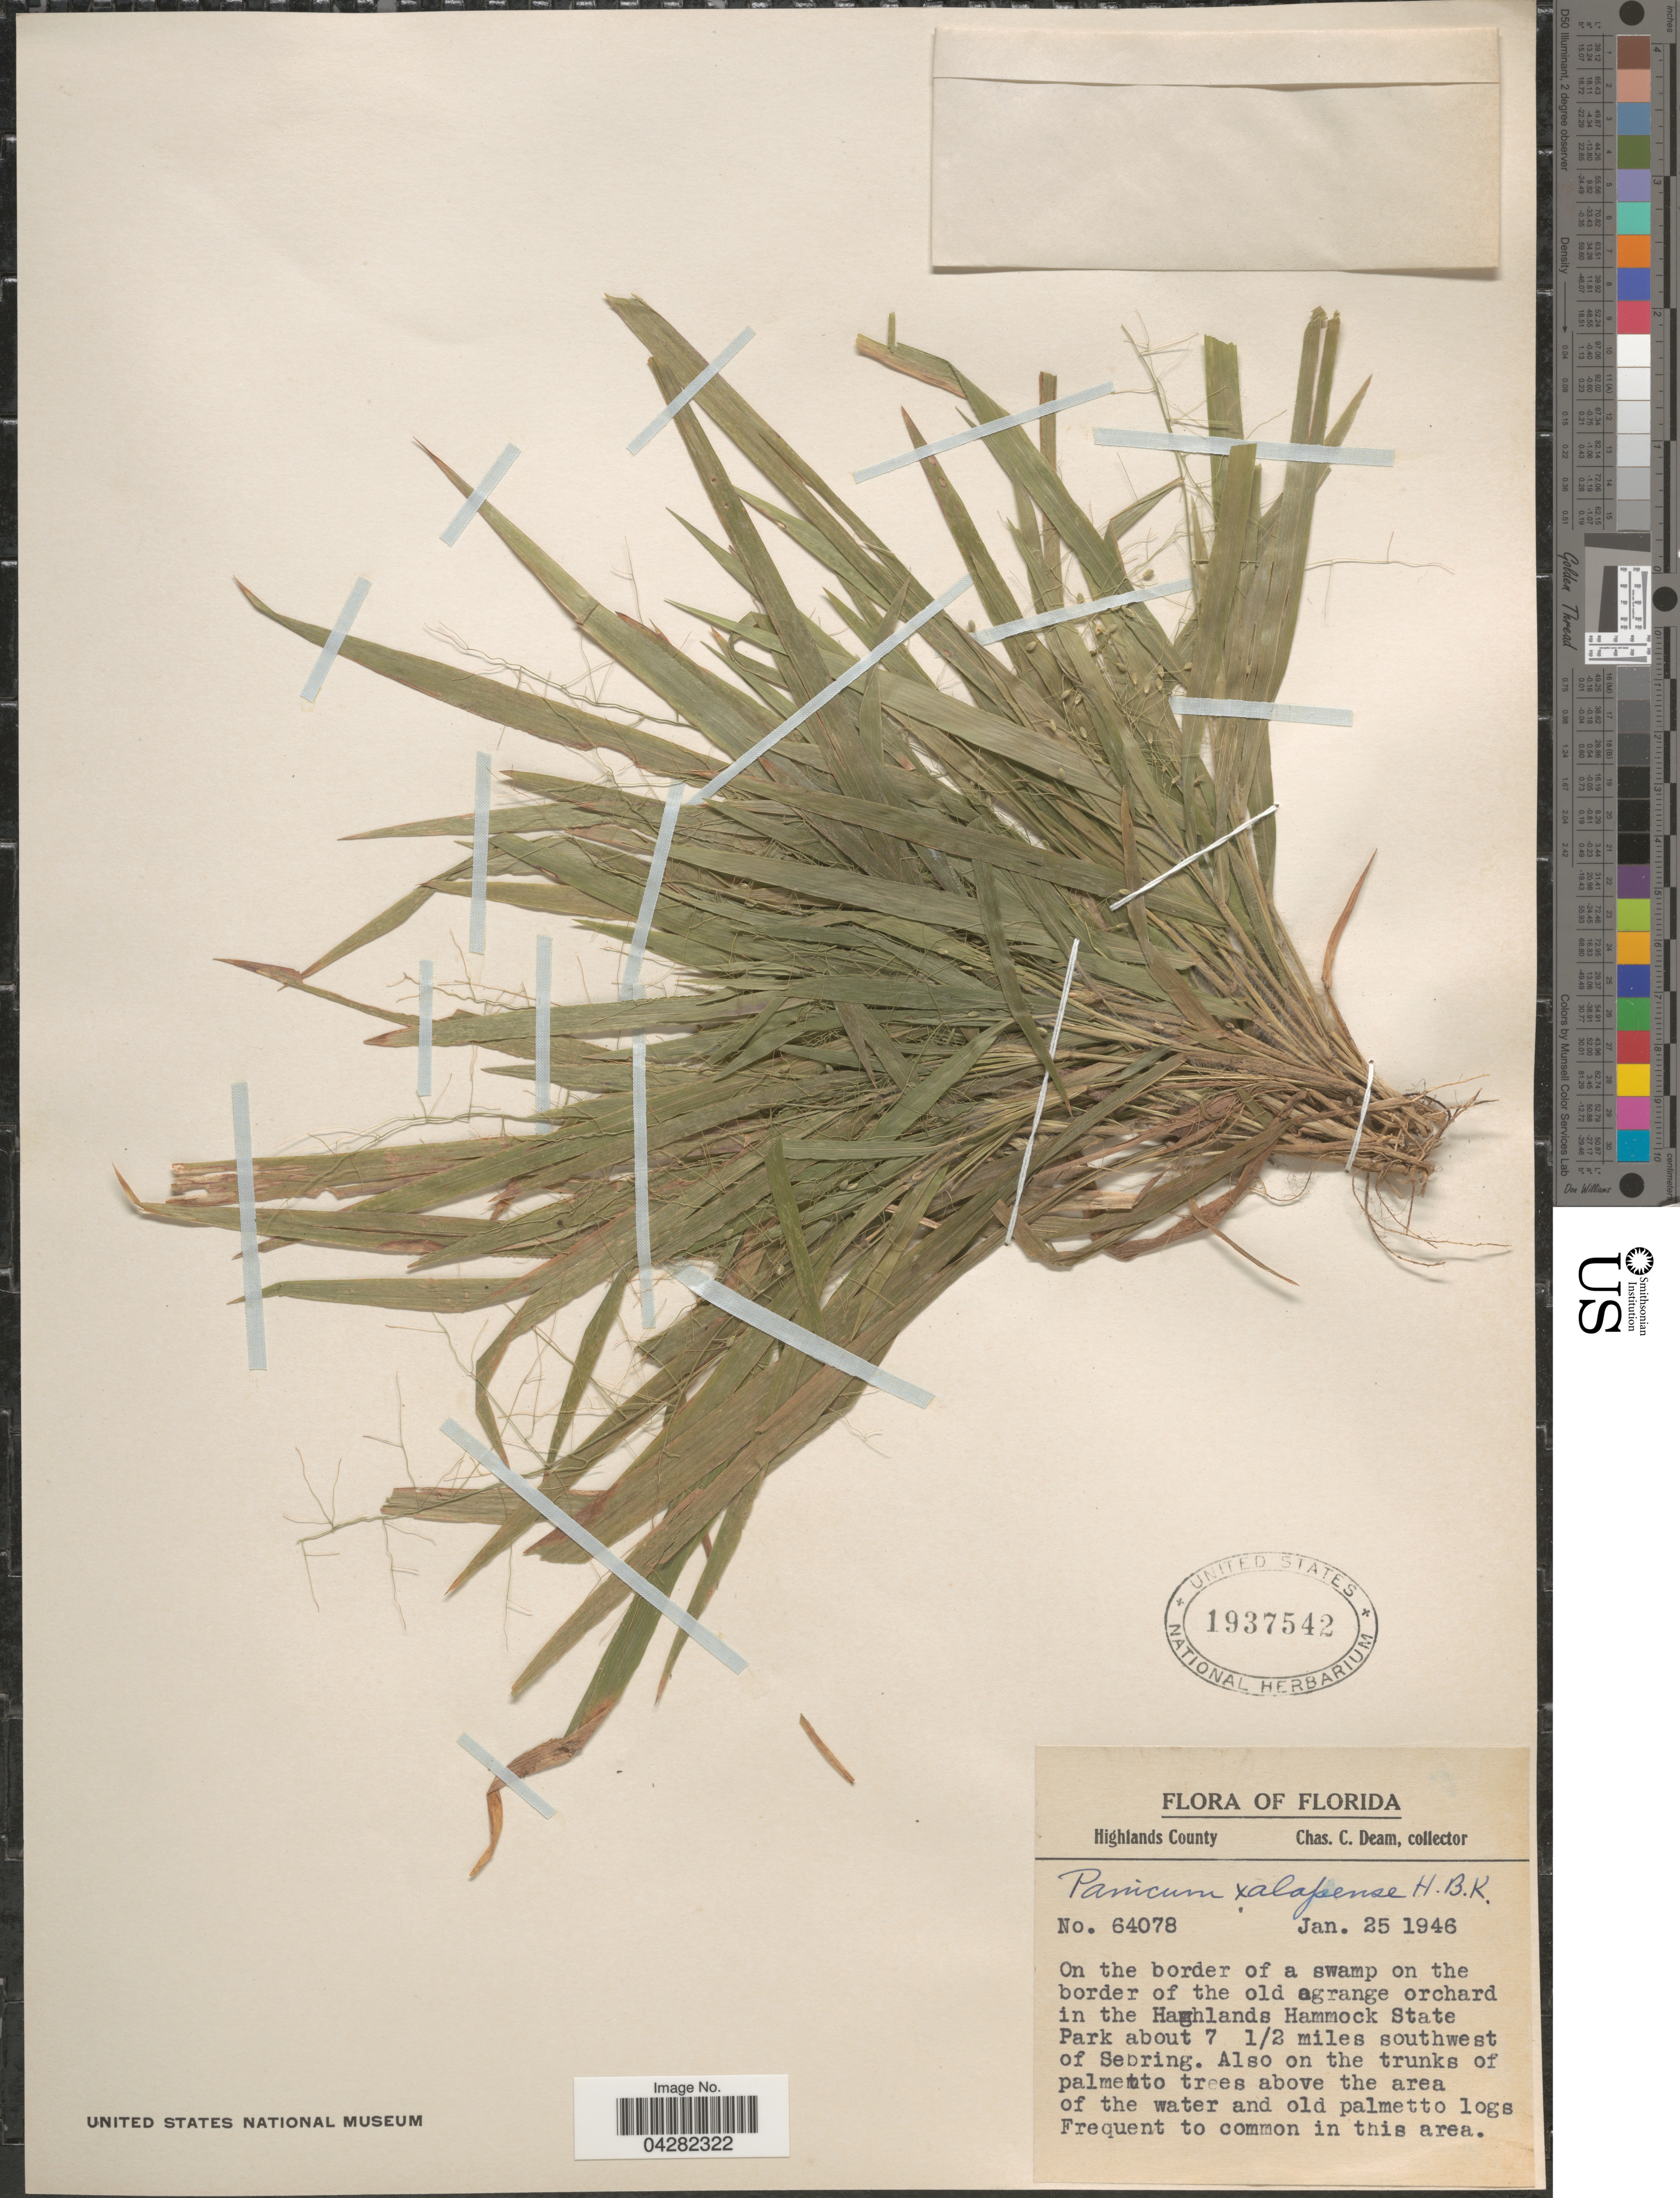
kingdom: Plantae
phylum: Tracheophyta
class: Liliopsida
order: Poales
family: Poaceae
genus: Dichanthelium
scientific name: Dichanthelium laxiflorum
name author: (Lam.) Gould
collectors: C. C. Deam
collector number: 64078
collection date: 1946-01-25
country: United States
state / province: Florida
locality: Highlands County. On the border of a swamp on the border of the old orange orchard in the Highlands Hammock State Park about 7 ½ miles southwest of Sebring.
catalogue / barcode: US 1937542